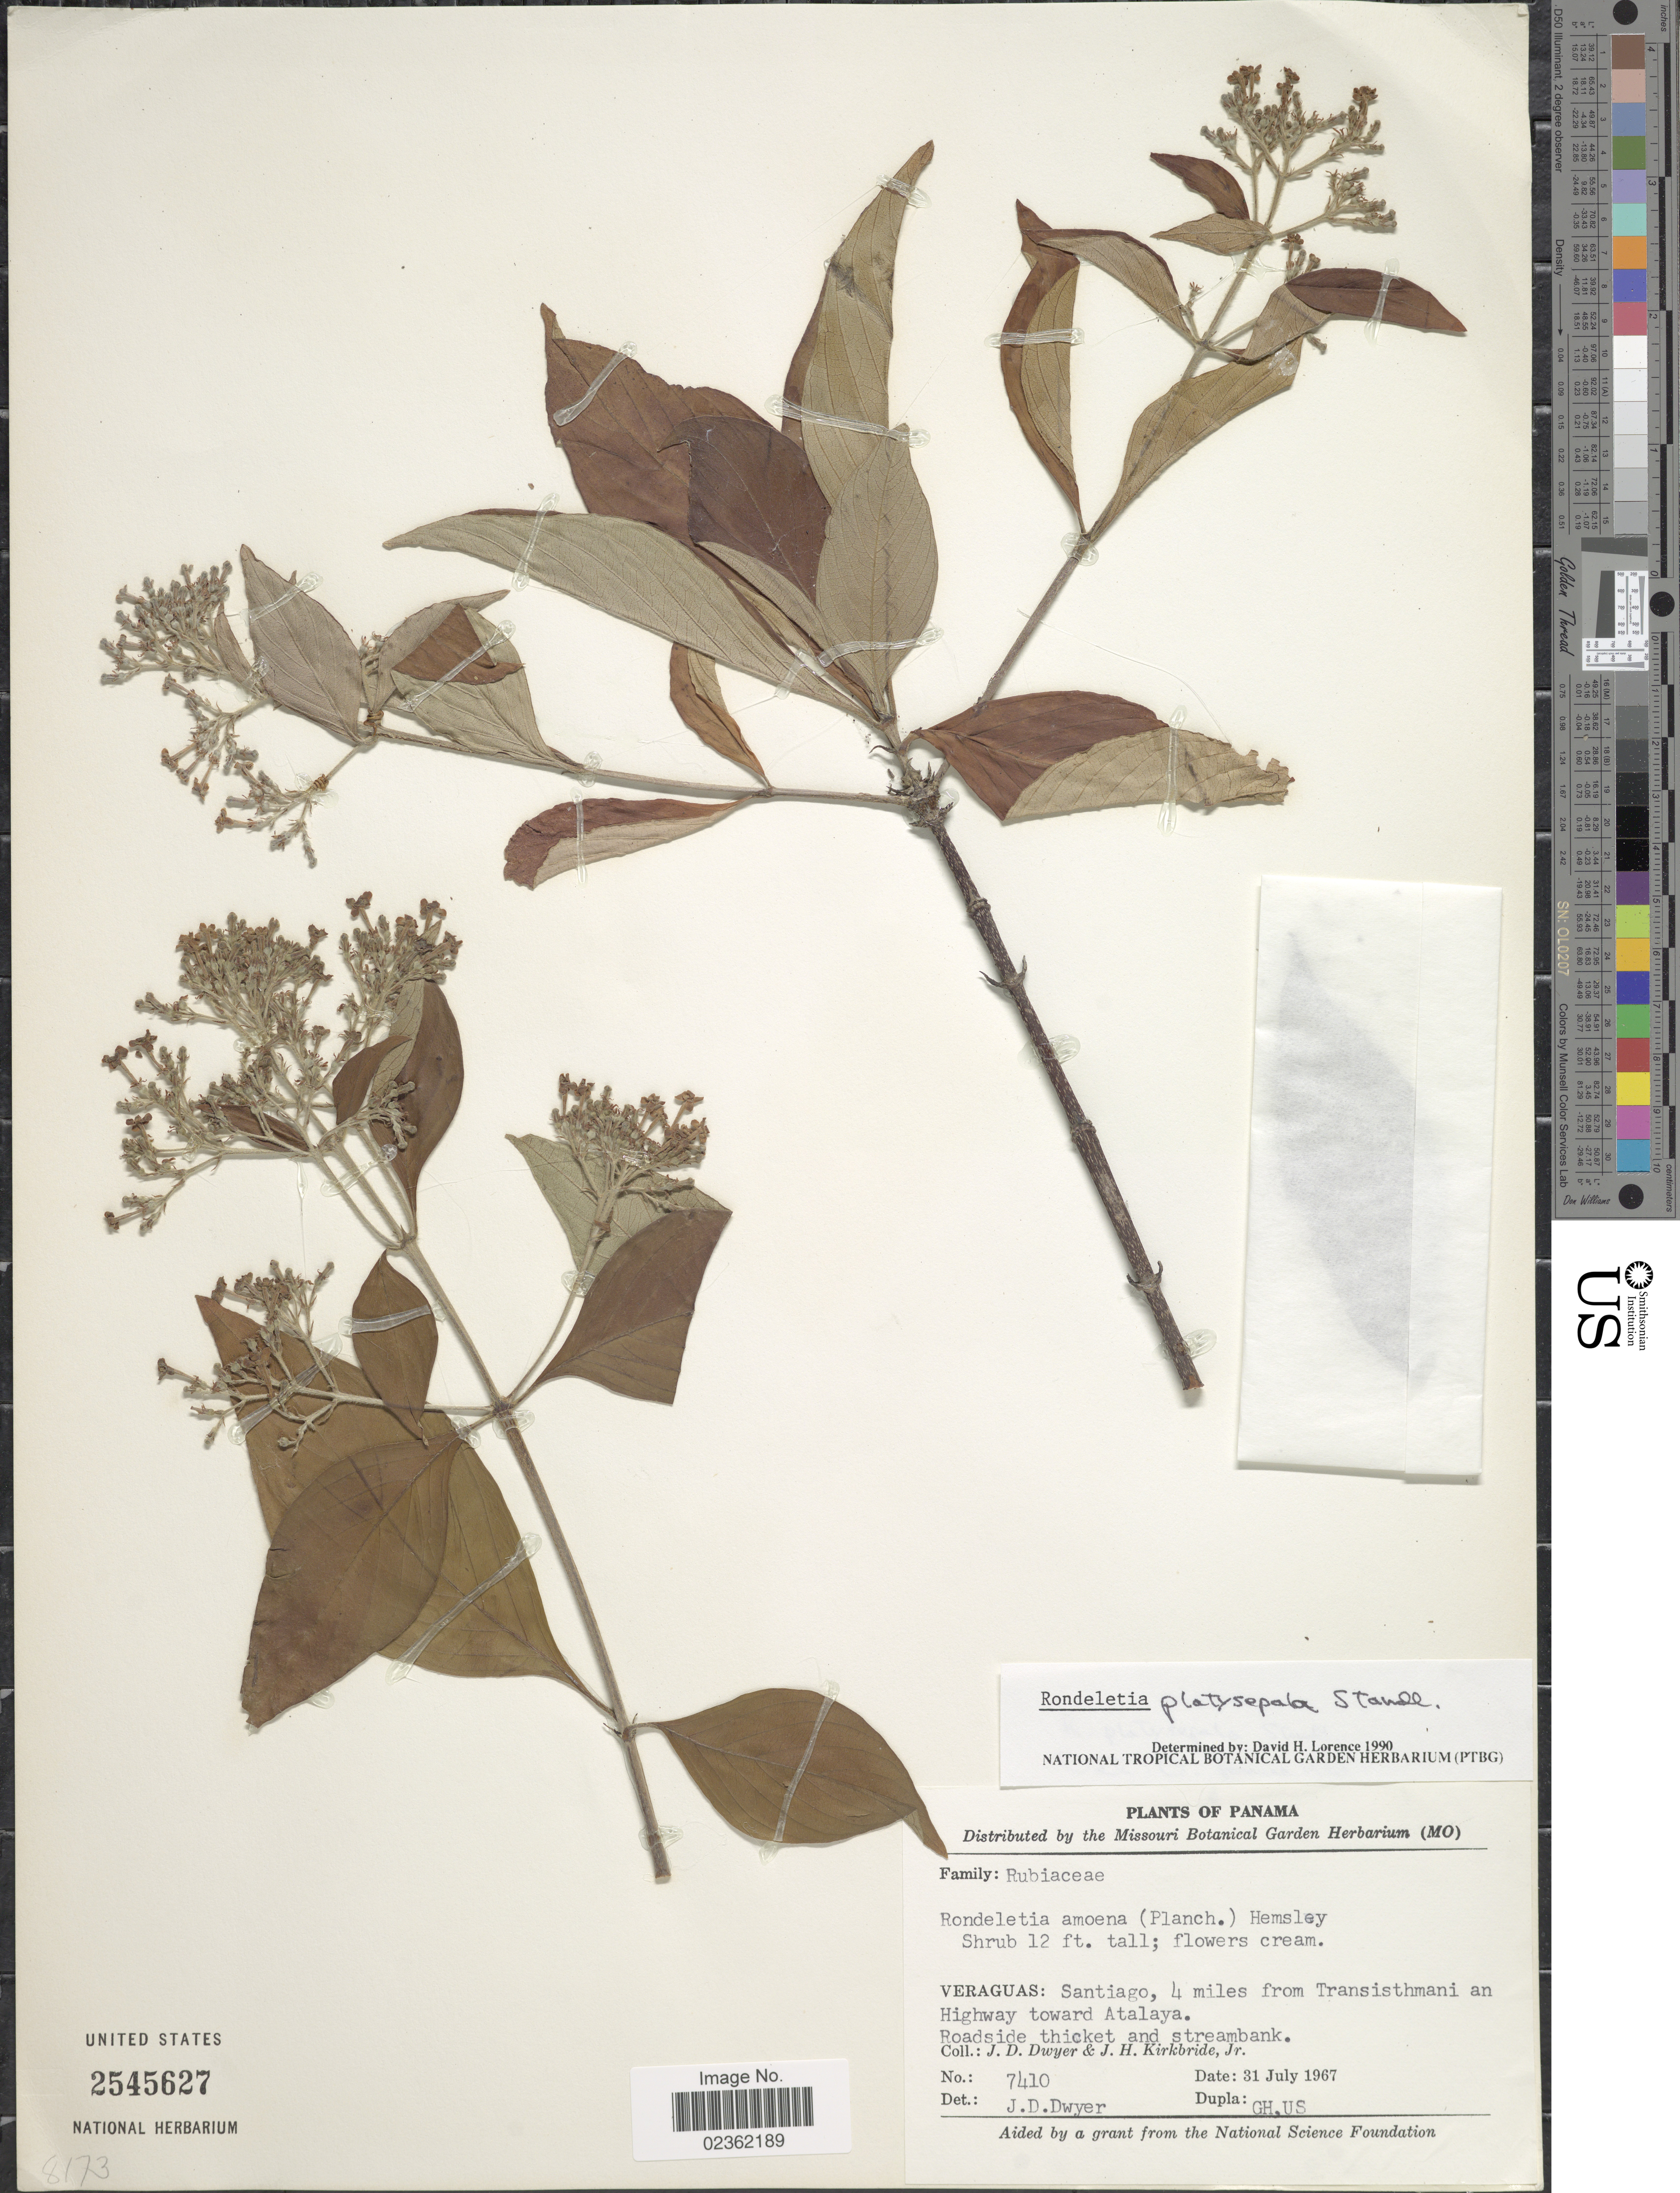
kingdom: Plantae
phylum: Tracheophyta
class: Magnoliopsida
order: Gentianales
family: Rubiaceae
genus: Rondeletia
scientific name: Rondeletia platysepala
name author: Standl. in Woodson & Schery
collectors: J. D. Dwyer & J. H. Kirkbride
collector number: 7410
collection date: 1967-07-31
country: Panama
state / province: Veraguas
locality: Santiago, 4 miles from Transisthmani an Highway toward Atalaya, roadside thicket and streambank.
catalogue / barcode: US 2545627